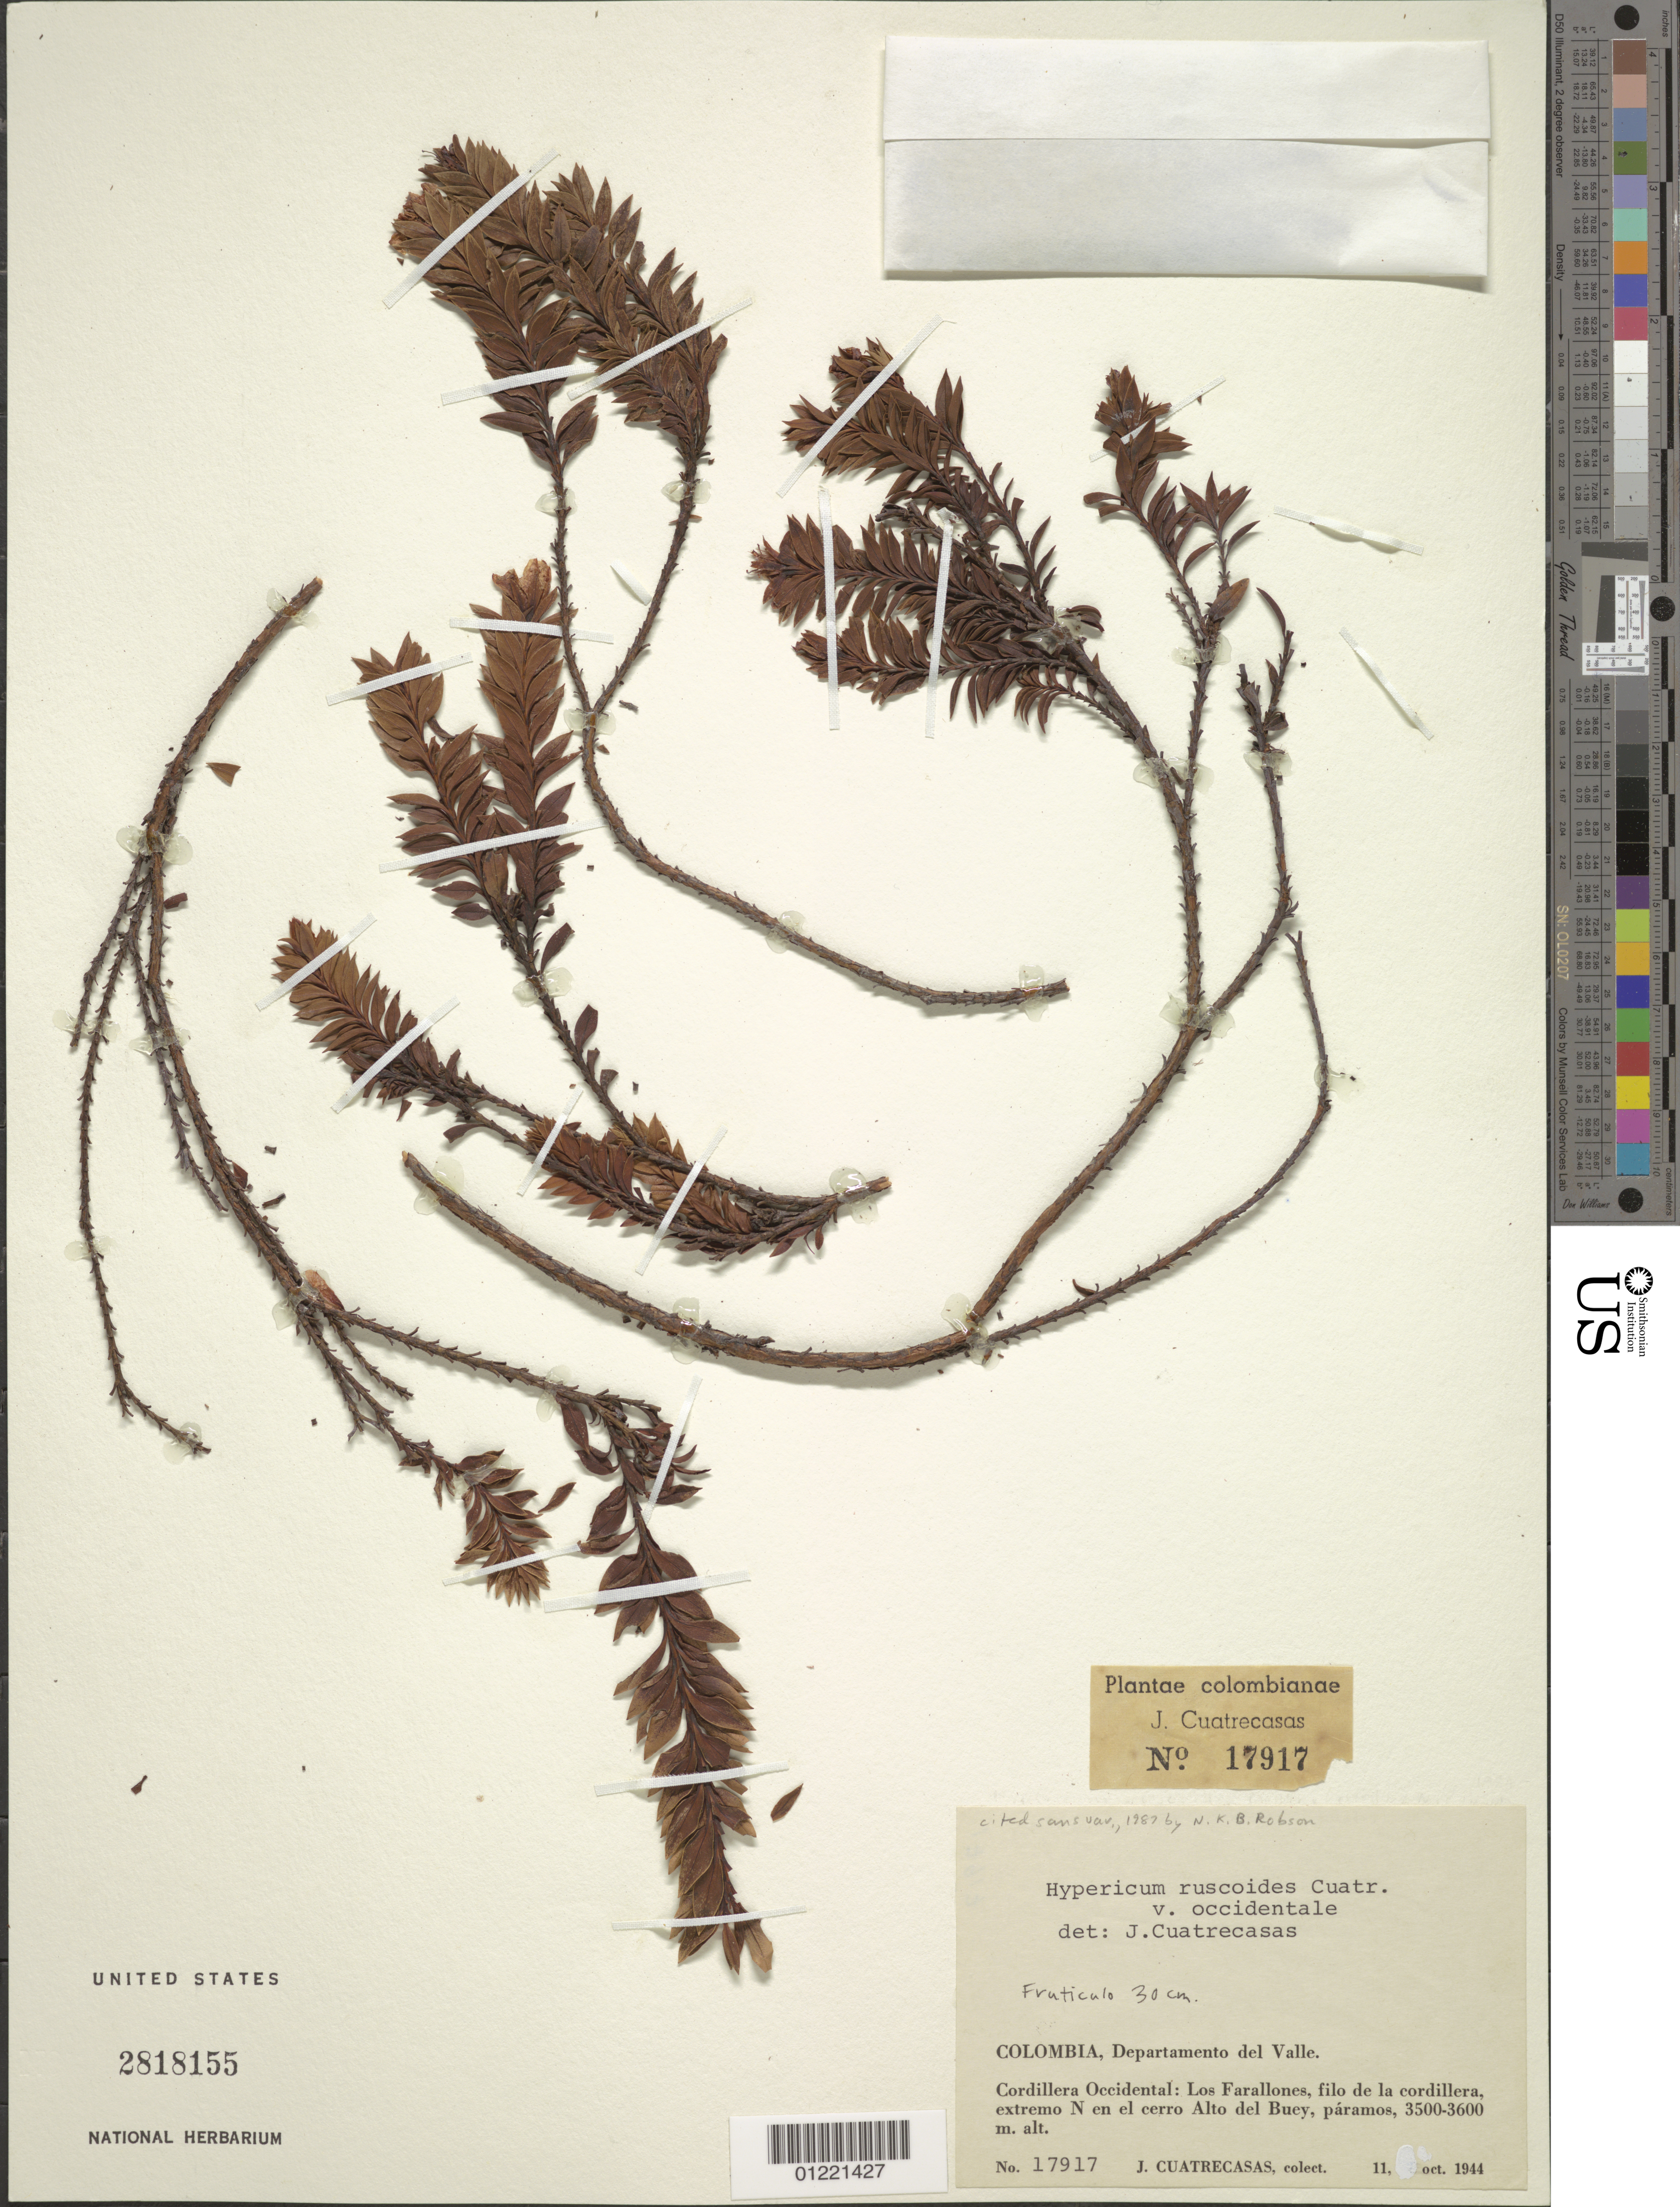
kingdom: Plantae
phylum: Tracheophyta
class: Magnoliopsida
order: Malpighiales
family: Hypericaceae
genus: Hypericum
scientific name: Hypericum ruscoides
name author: Cuatrec.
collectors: J. Cuatrecasas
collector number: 17917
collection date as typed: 11 Oct 1944 to 12 Oct 1944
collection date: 1944-10-11/1944-10-12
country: Colombia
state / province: Valle del Cauca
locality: Cordillera Occidental: Los Farallones, Filo de la Cordillera, extremo N en el Cerro Alto del Buey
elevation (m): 3500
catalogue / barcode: US 2818155